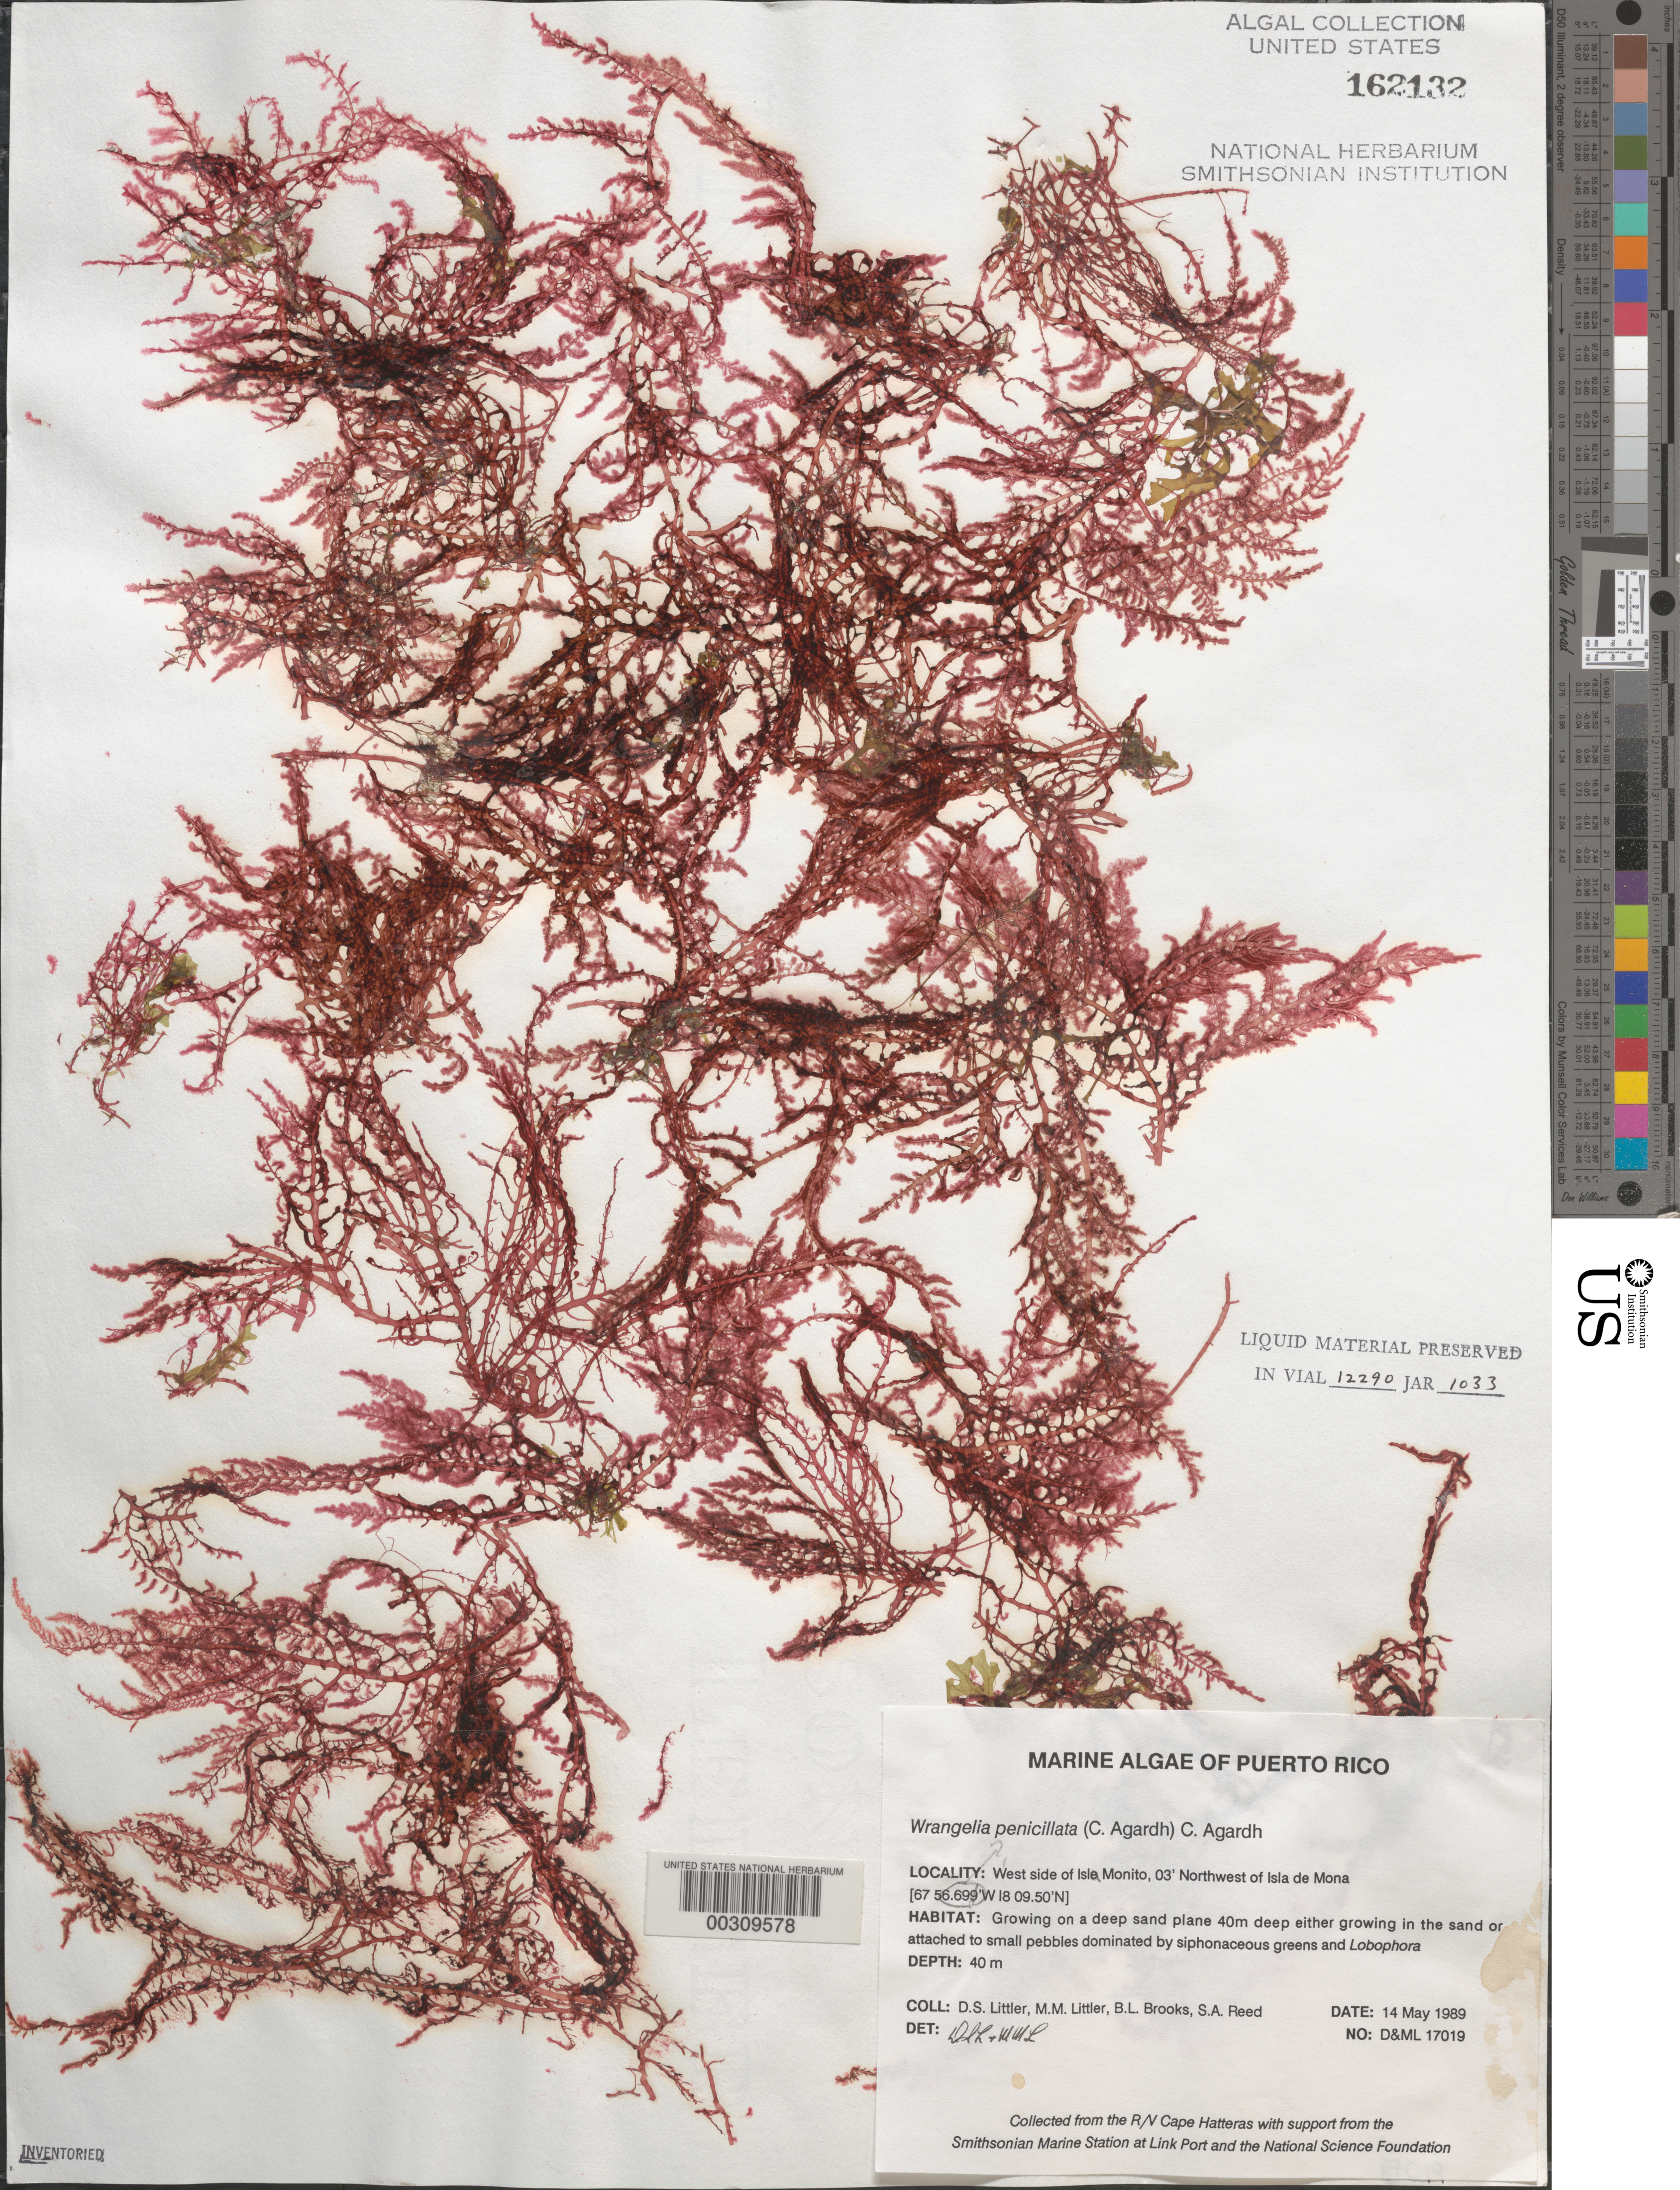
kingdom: Plantae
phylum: Rhodophyta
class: Florideophyceae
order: Ceramiales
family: Wrangeliaceae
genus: Wrangelia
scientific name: Wrangelia gordoniae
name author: K.E. Bucher et al.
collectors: D. S. Littler, M. M. Littler, B. Brooks & S. Reed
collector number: D&ML 17019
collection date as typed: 14 May 1989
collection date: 1989-05-14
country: Puerto Rico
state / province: Mayaguez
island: Isla de Mona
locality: Isla Monito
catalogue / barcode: US 162132